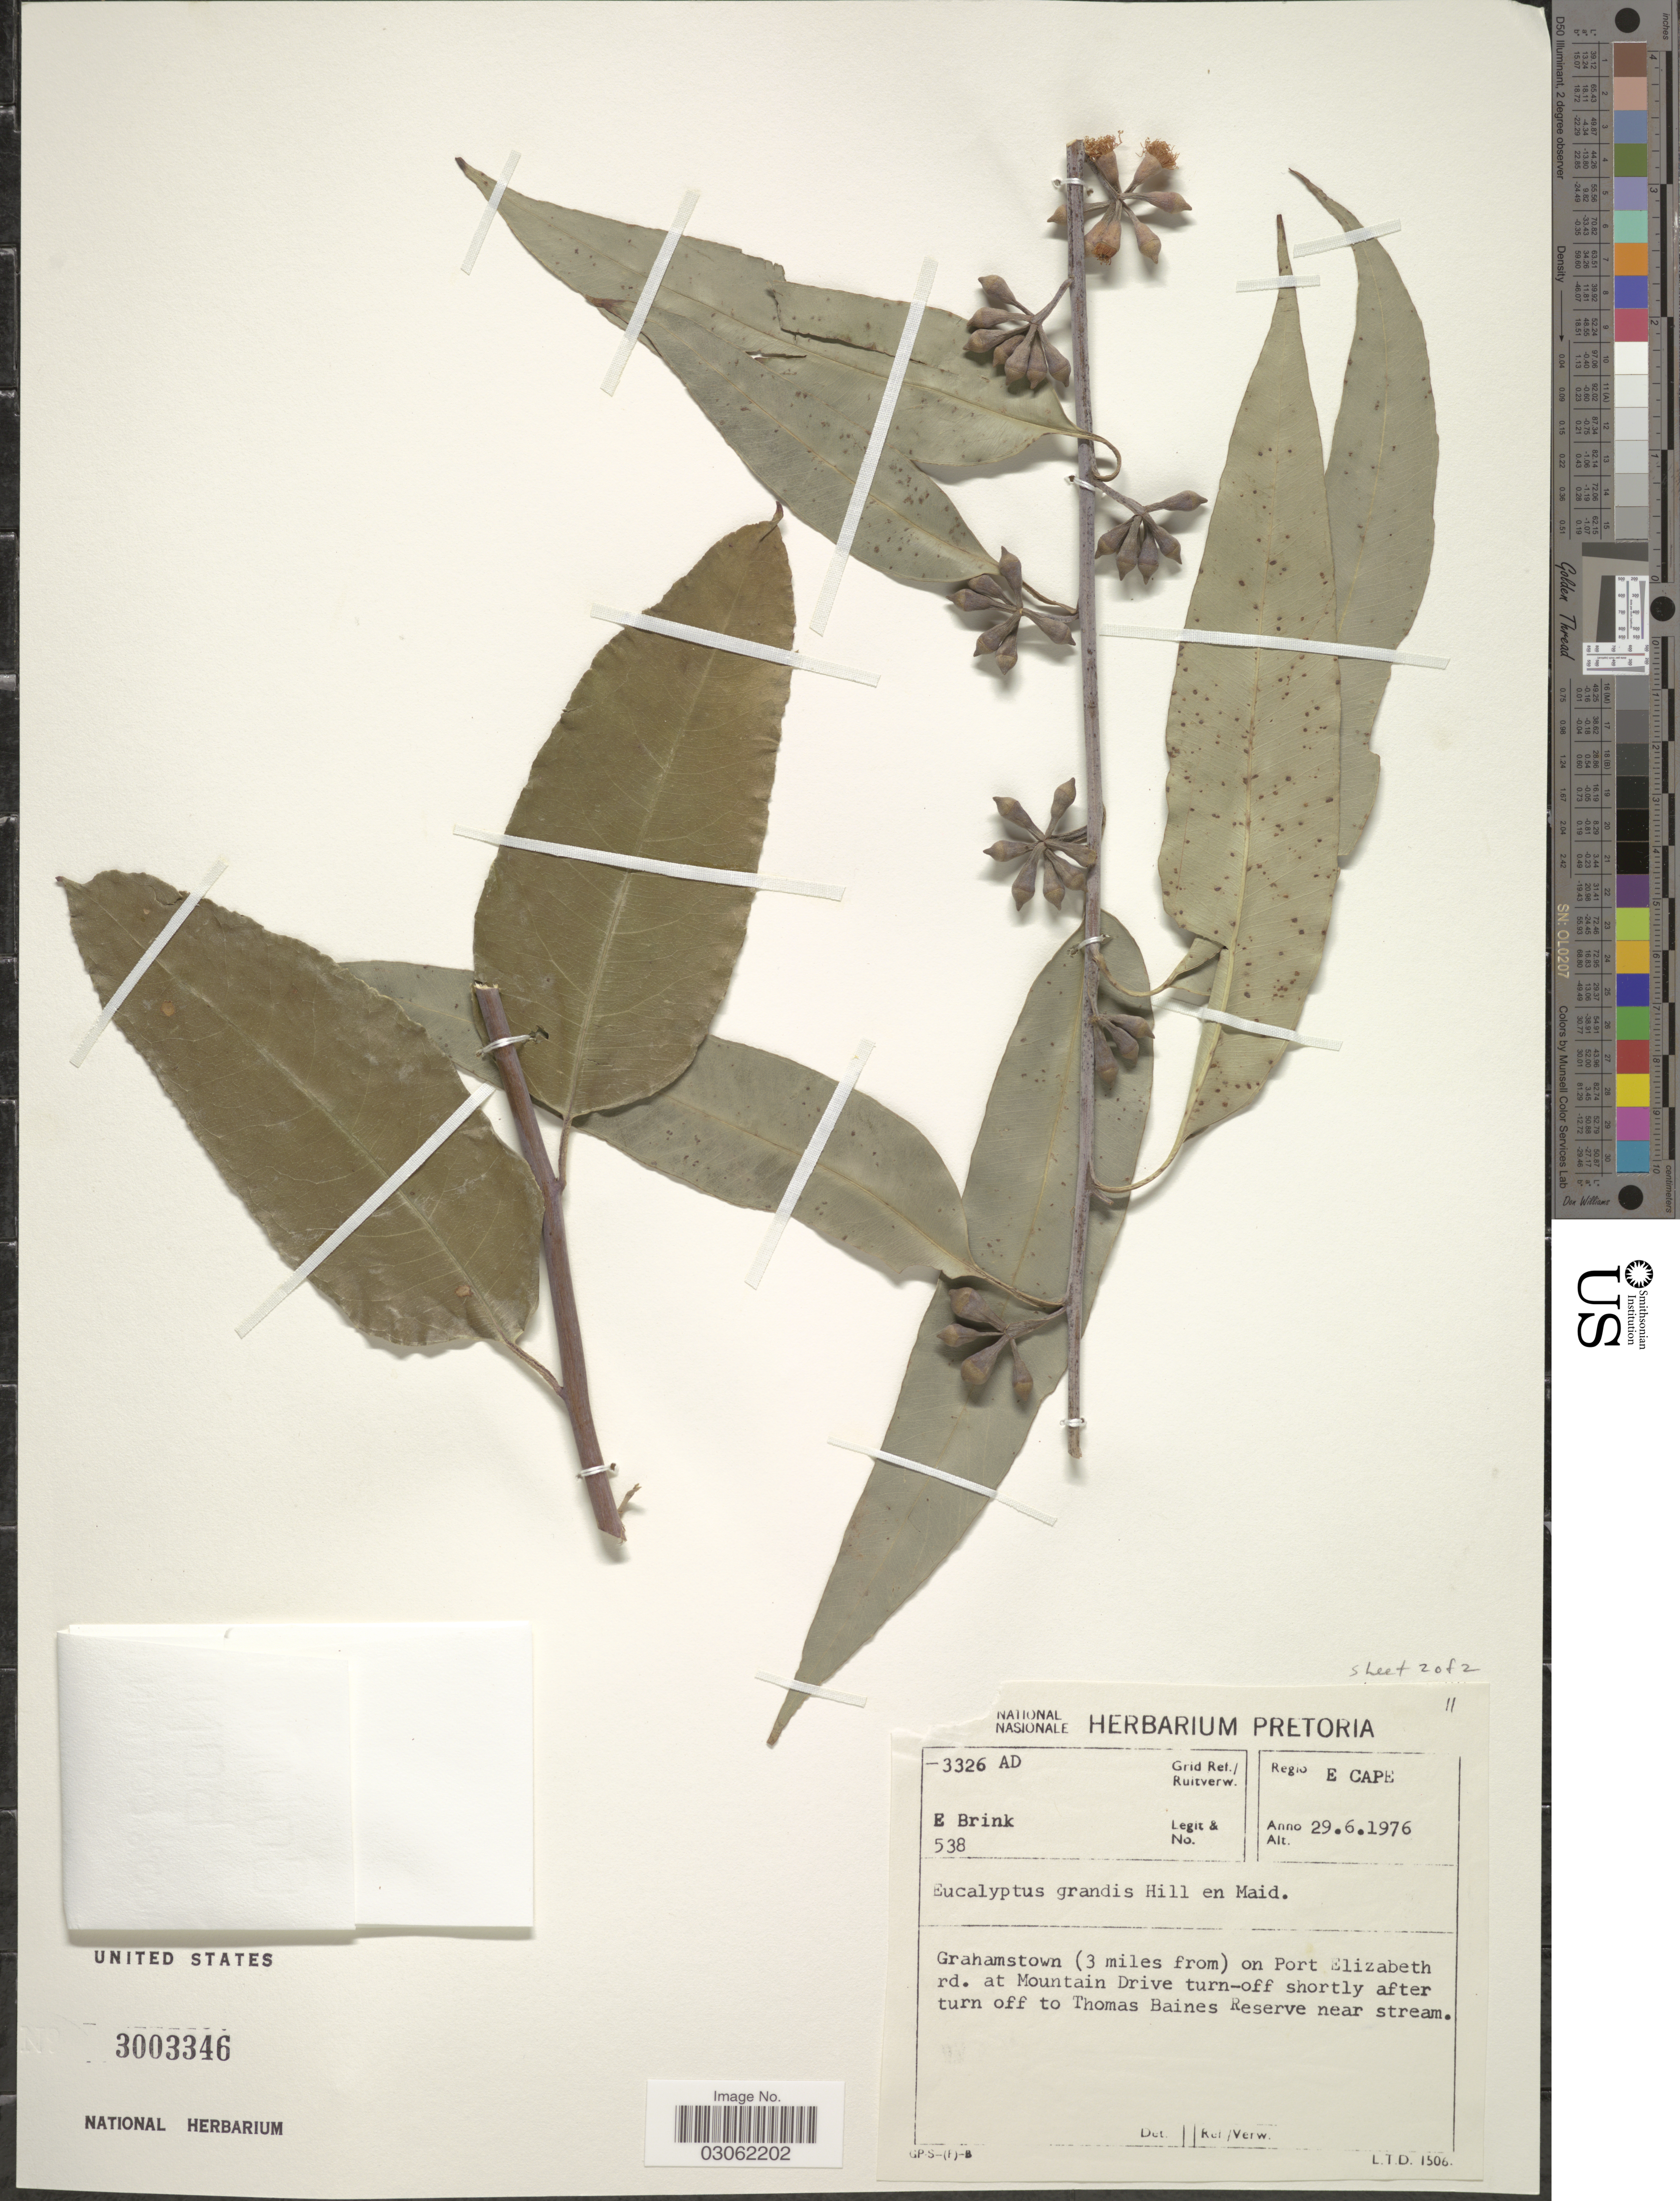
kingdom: Plantae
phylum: Tracheophyta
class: Magnoliopsida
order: Myrtales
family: Myrtaceae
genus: Eucalyptus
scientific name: Eucalyptus grandis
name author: W. Hill ex Maiden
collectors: E. Brink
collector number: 538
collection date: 1976-06-29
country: South Africa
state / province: Eastern Cape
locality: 3326 AD Grid Ref./ Ruitverw. Regio E Cape. Grahamstown (3 miles from) on Port Elizabeth rd. at Mountain Drive turn-off shortly after turn off to Thomas Baines Reserve near stream.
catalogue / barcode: US 3003346